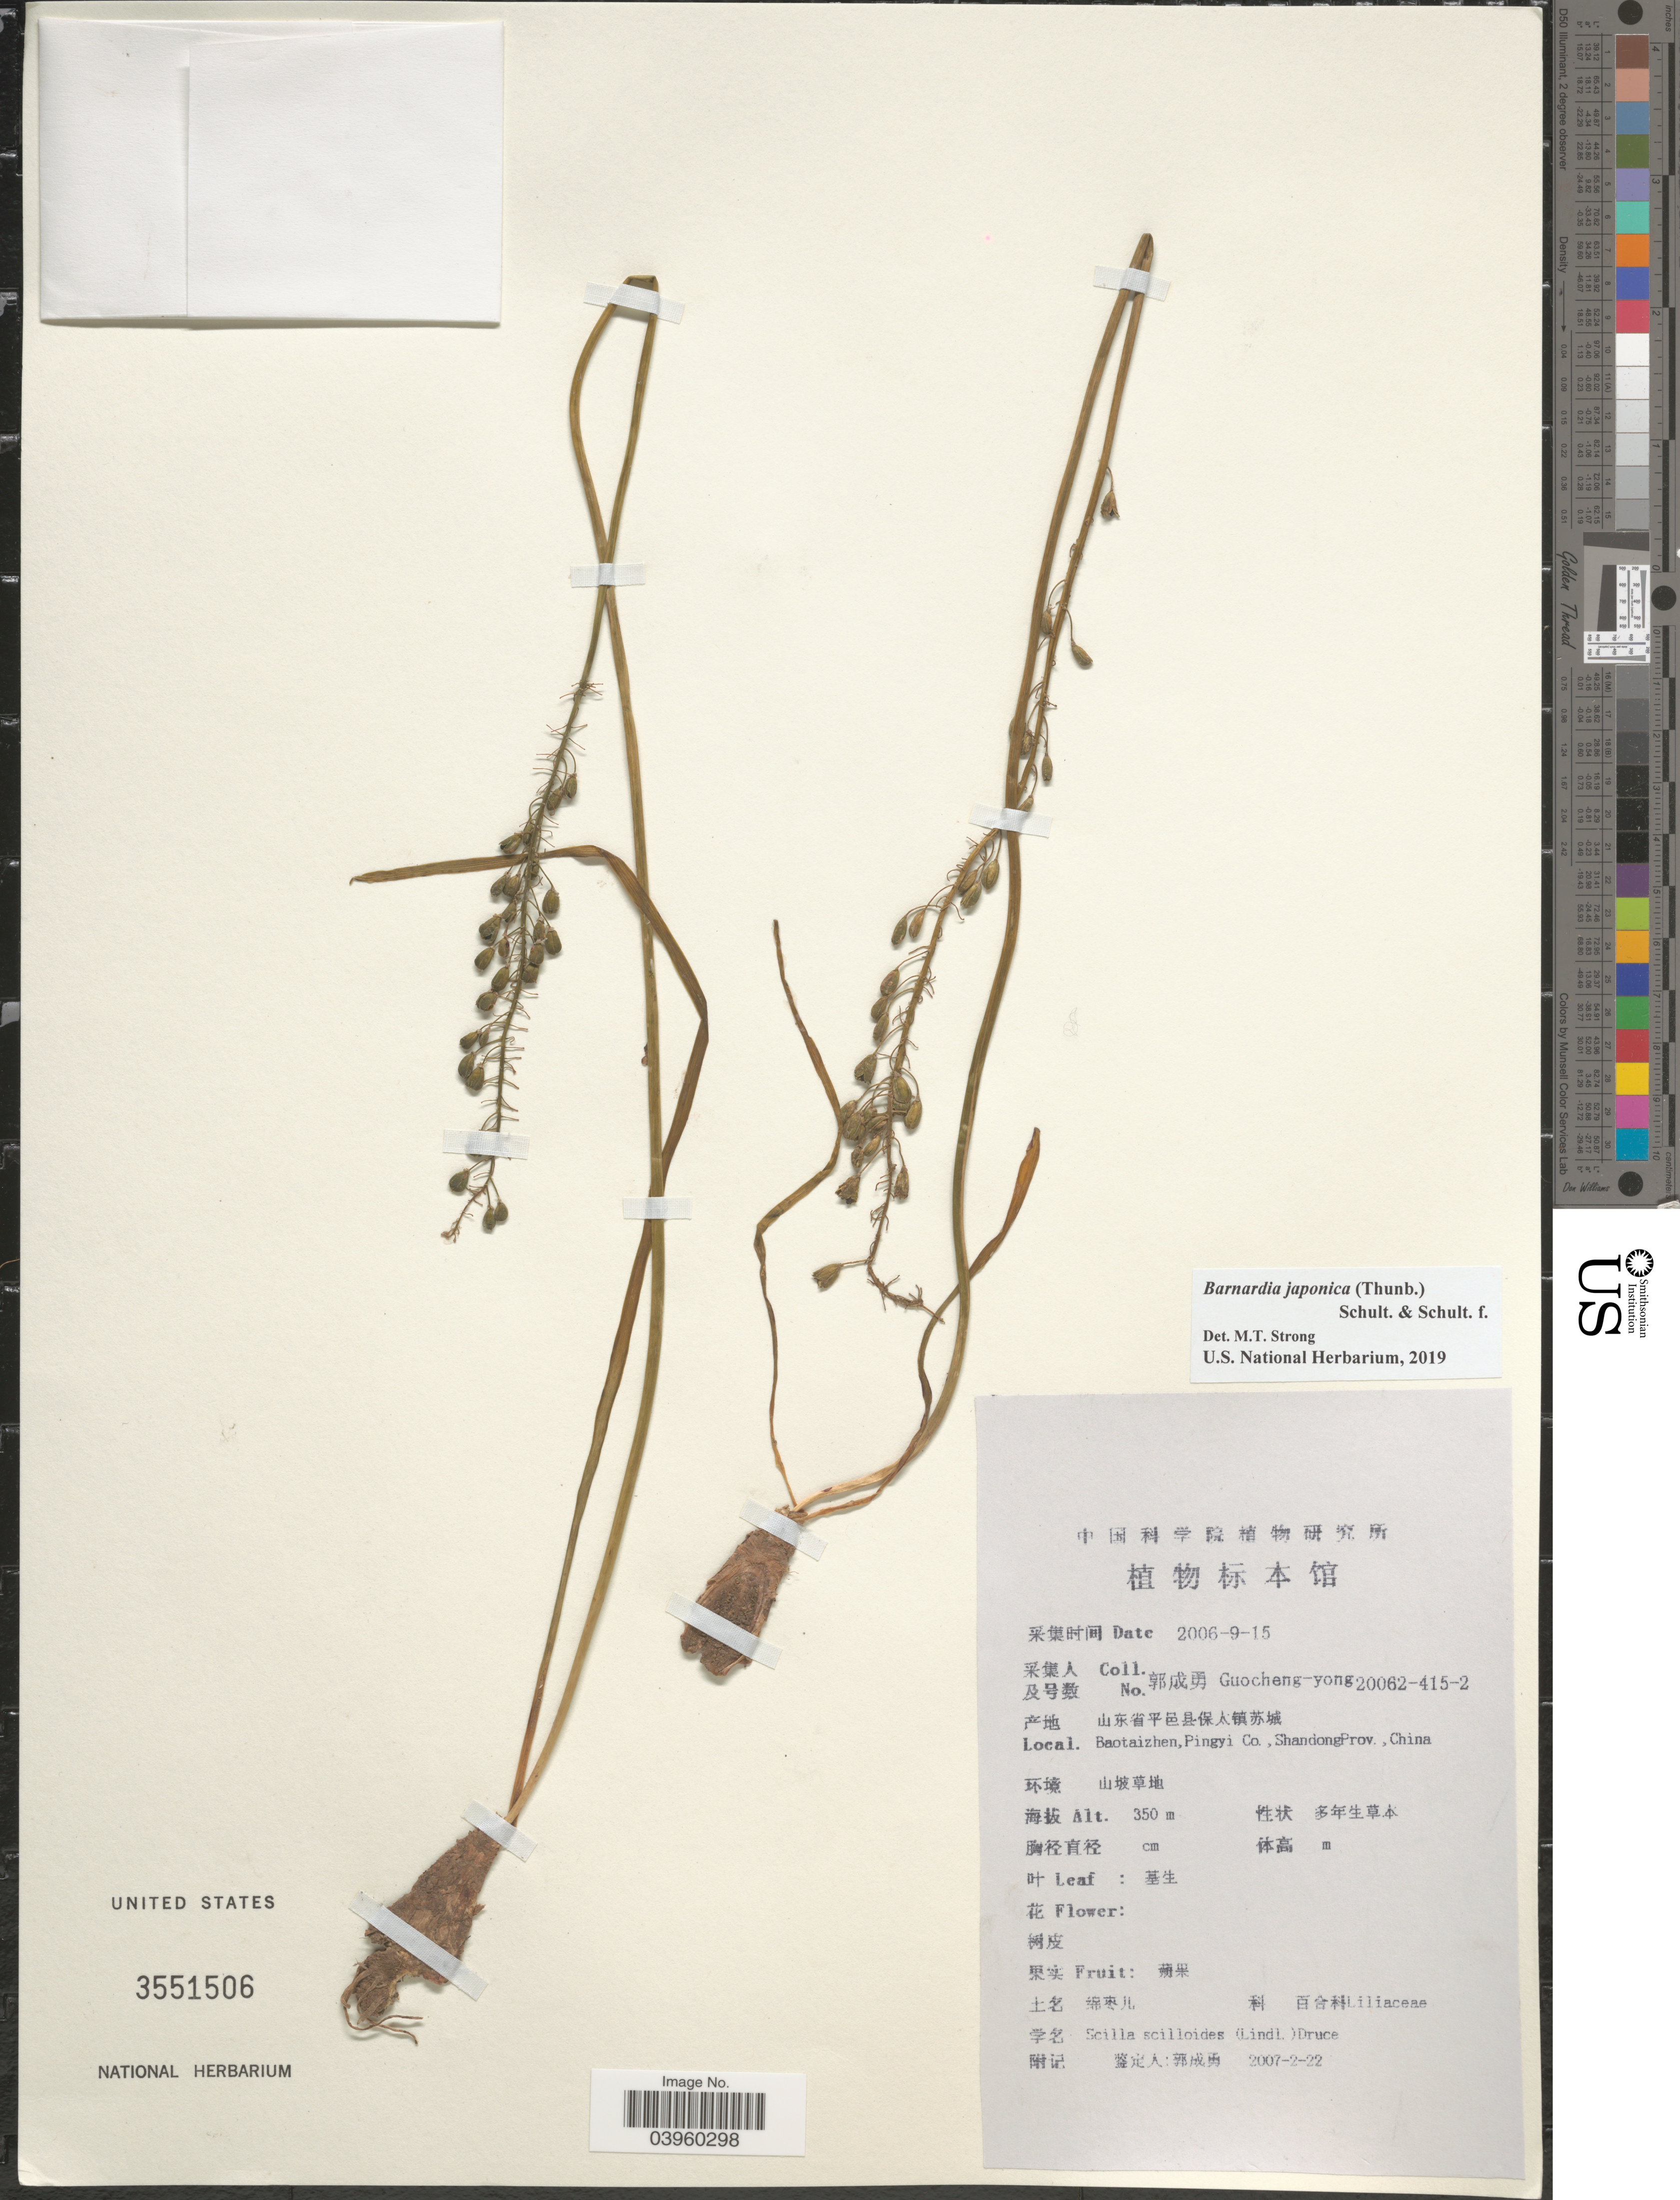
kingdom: Plantae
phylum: Tracheophyta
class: Liliopsida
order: Asparagales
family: Asparagaceae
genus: Barnardia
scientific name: Barnardia japonica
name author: (Thunb.) Schult. & Schult. f.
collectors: Guo cheng-yong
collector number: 20062-415-2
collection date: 2006-09-15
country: China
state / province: Shandong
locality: Baotaizhen, Pingyi Co.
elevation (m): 350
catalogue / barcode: US 3551506